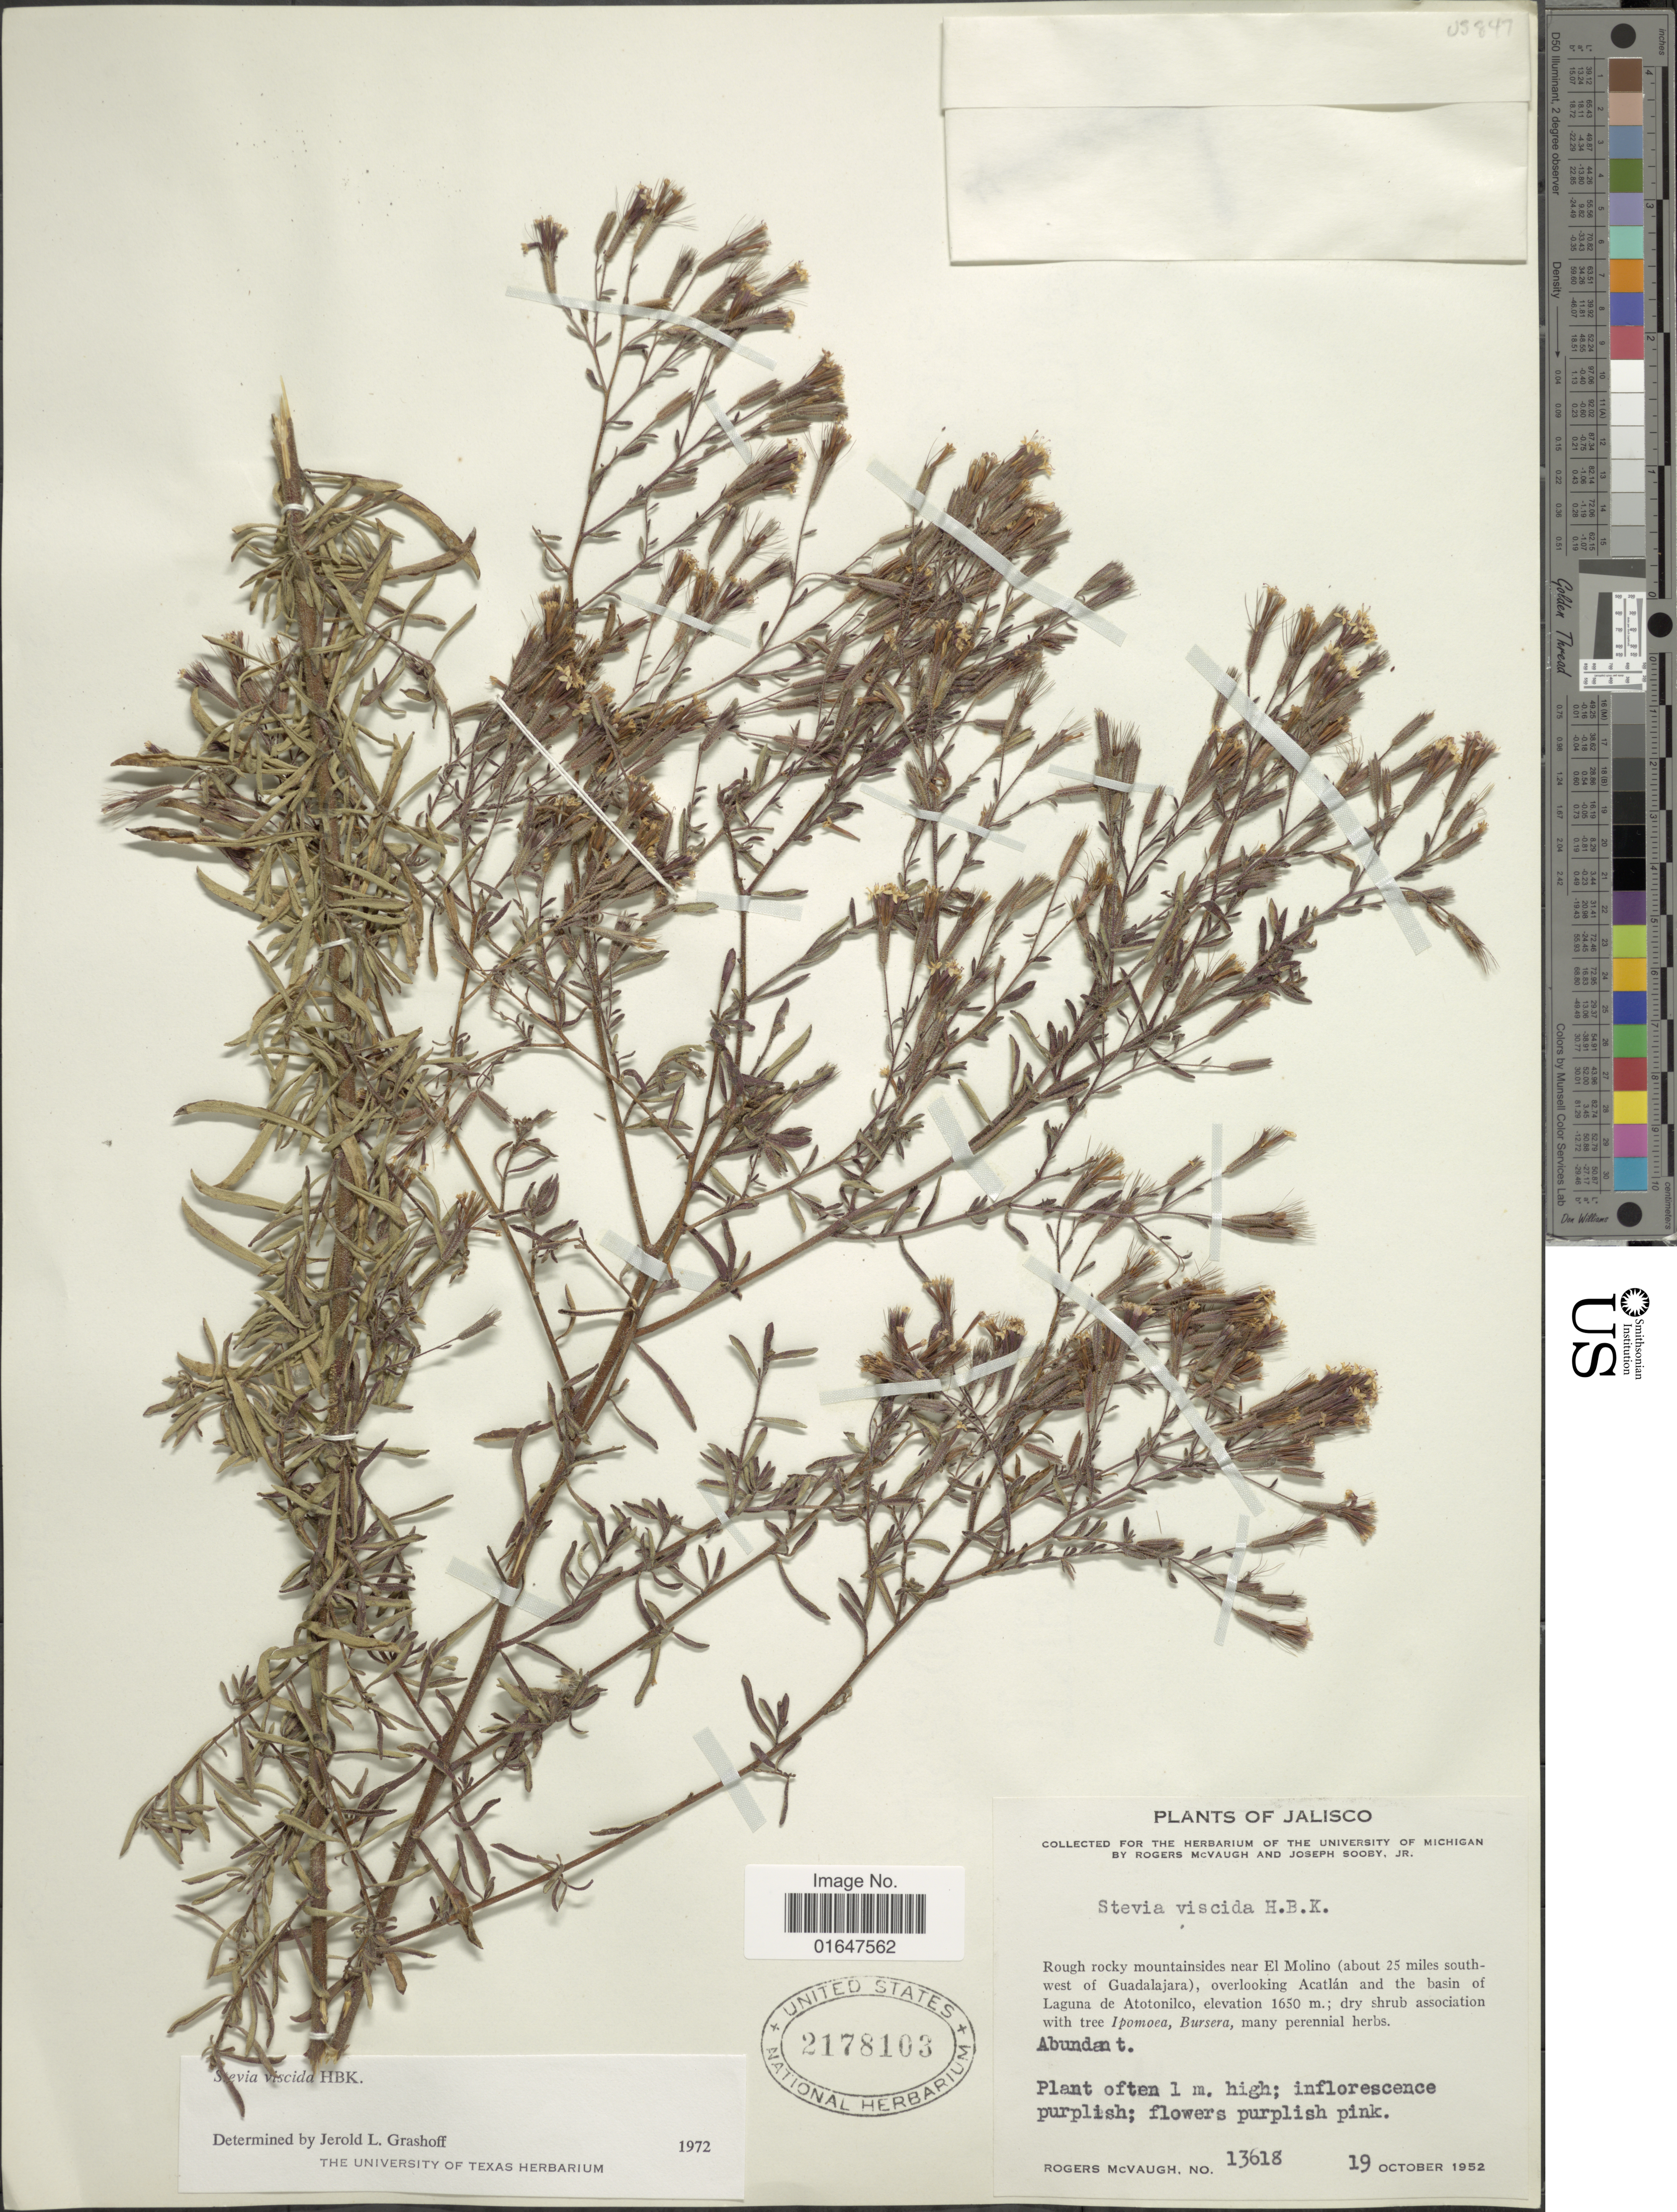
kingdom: Plantae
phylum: Tracheophyta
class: Magnoliopsida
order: Asterales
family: Asteraceae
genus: Stevia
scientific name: Stevia viscida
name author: Kunth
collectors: R. McVaugh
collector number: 13618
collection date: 1952-10-19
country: Mexico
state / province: Jalisco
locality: Mountainsides near El Molino (about 25 miles southwest of Guadalajara), overlooking Acatlan and the basin of Laguna de Atotonilco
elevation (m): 1650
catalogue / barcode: US 2178103